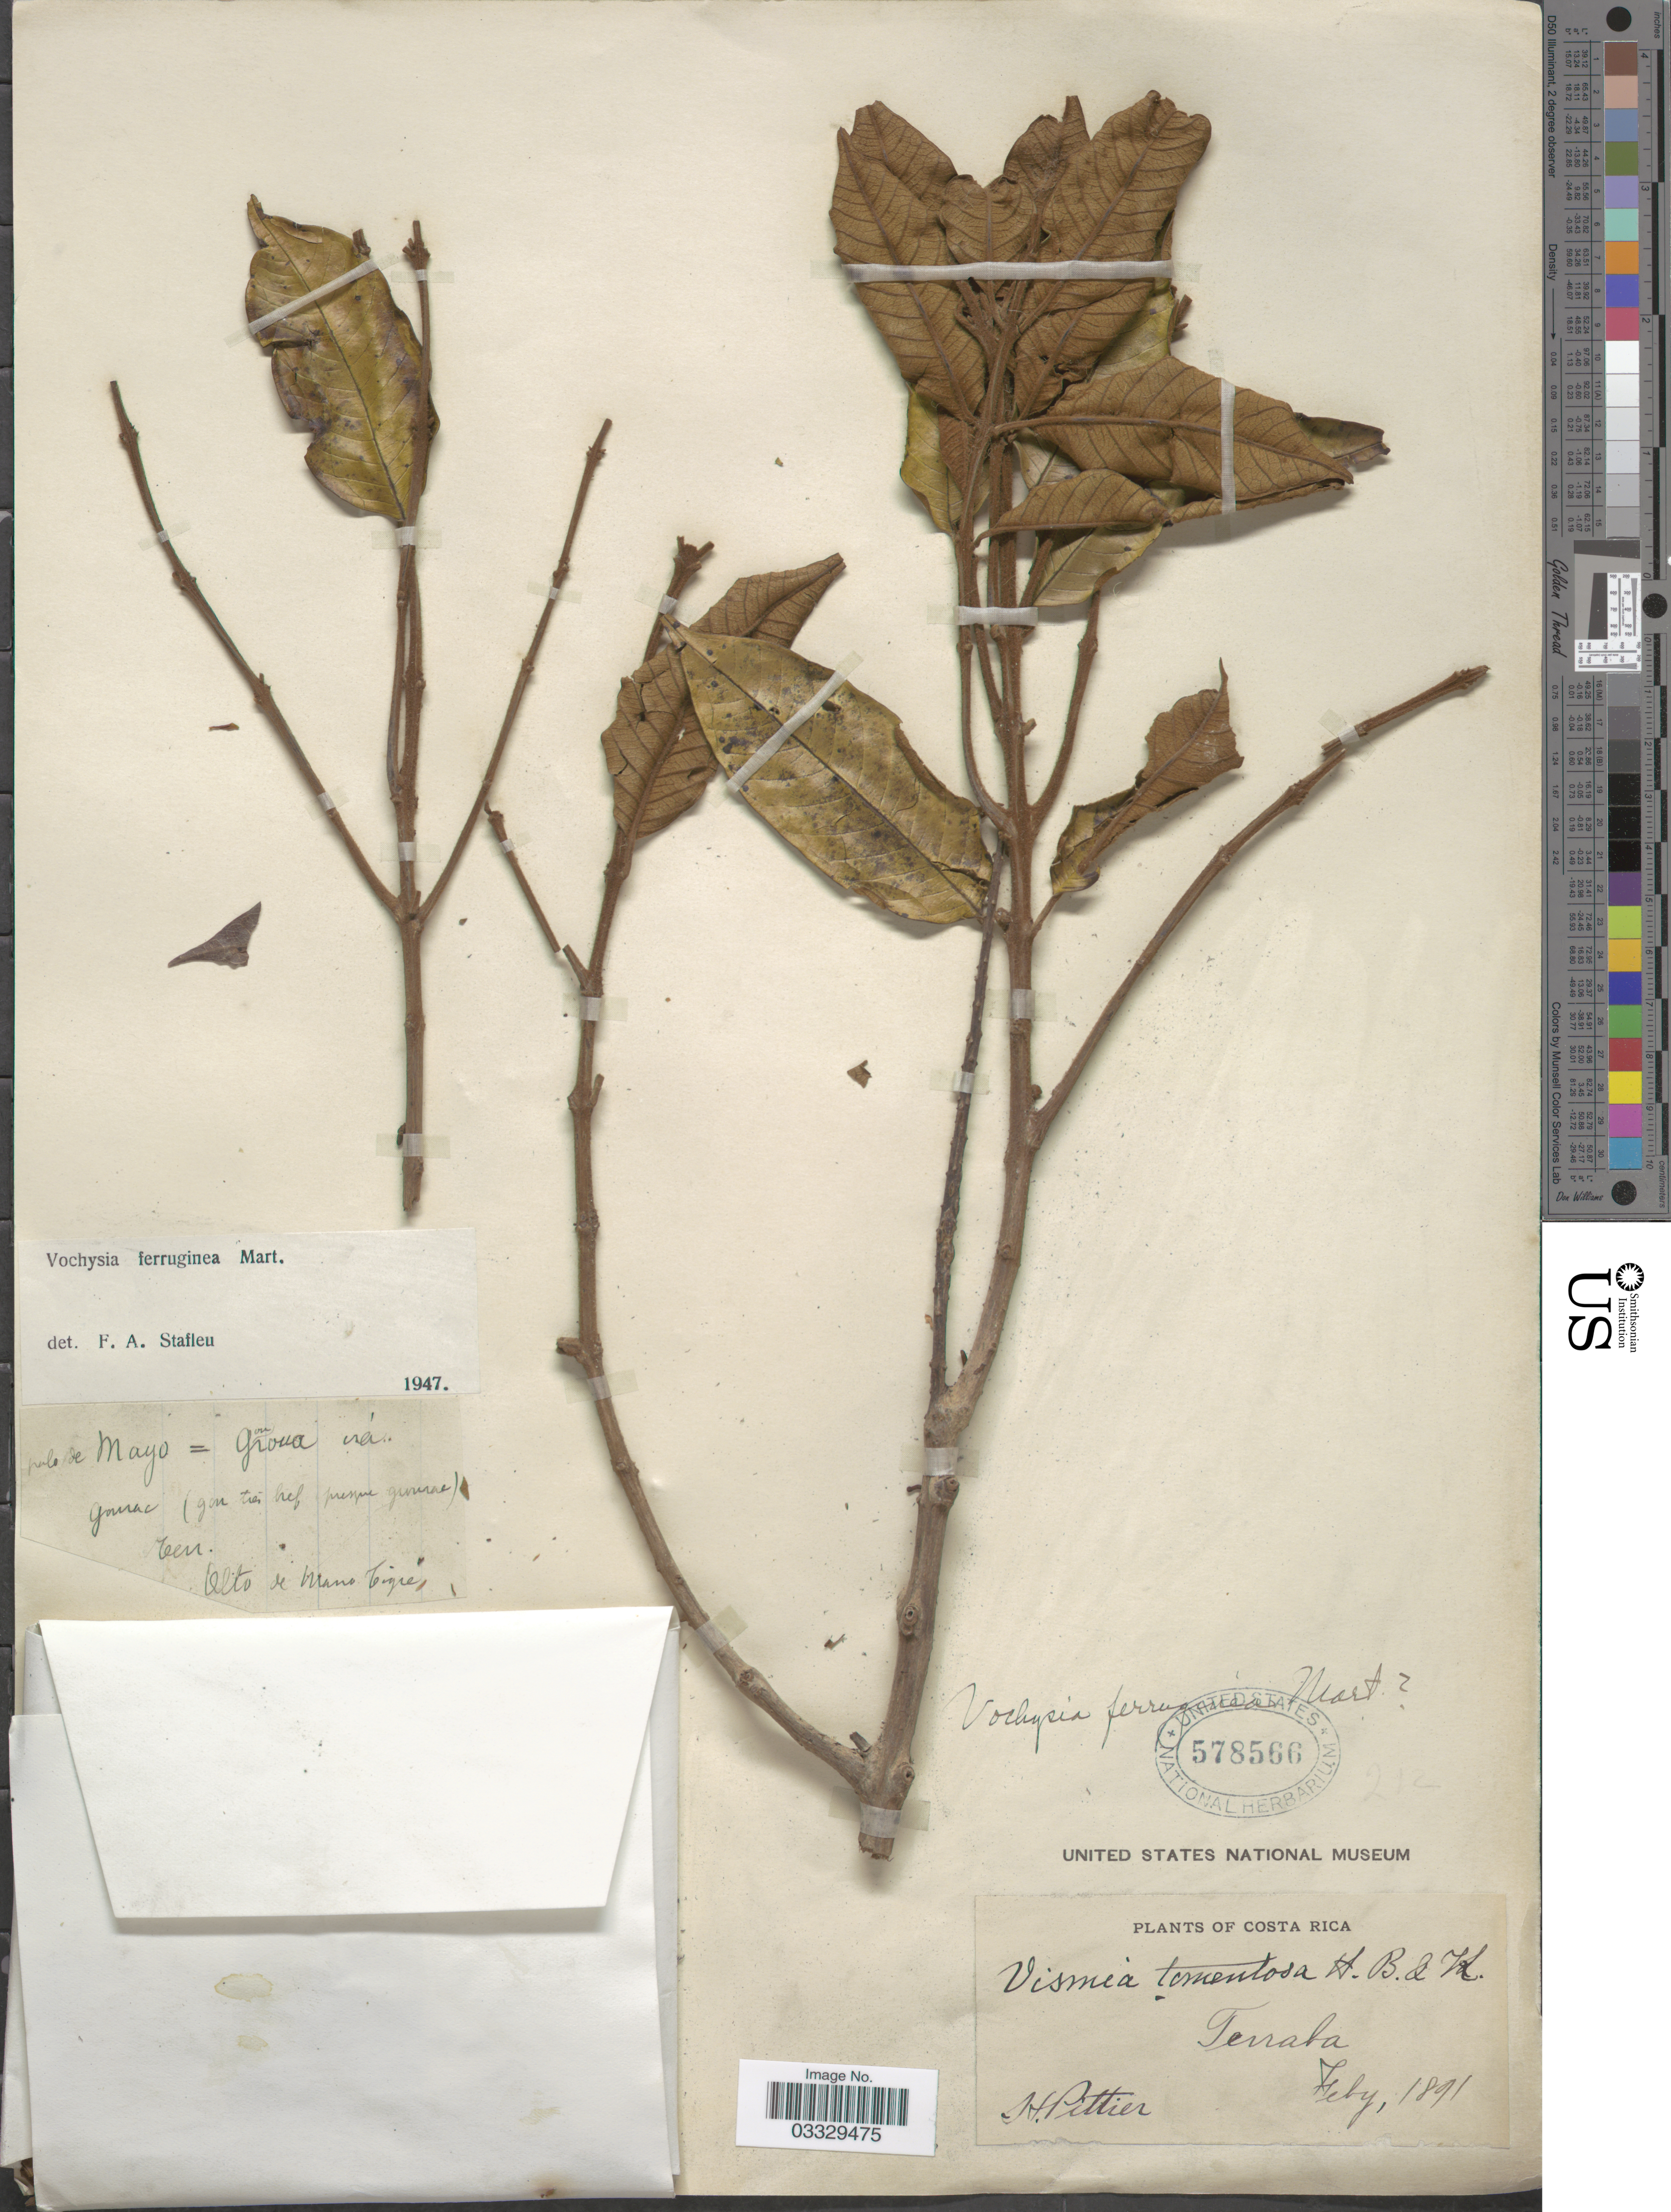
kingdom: Plantae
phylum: Tracheophyta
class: Magnoliopsida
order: Myrtales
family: Vochysiaceae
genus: Vochysia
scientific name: Vochysia ferruginea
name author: Mart.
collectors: H. F. Pittier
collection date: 1891-02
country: Costa Rica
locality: Terraba.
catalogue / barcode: US 578566